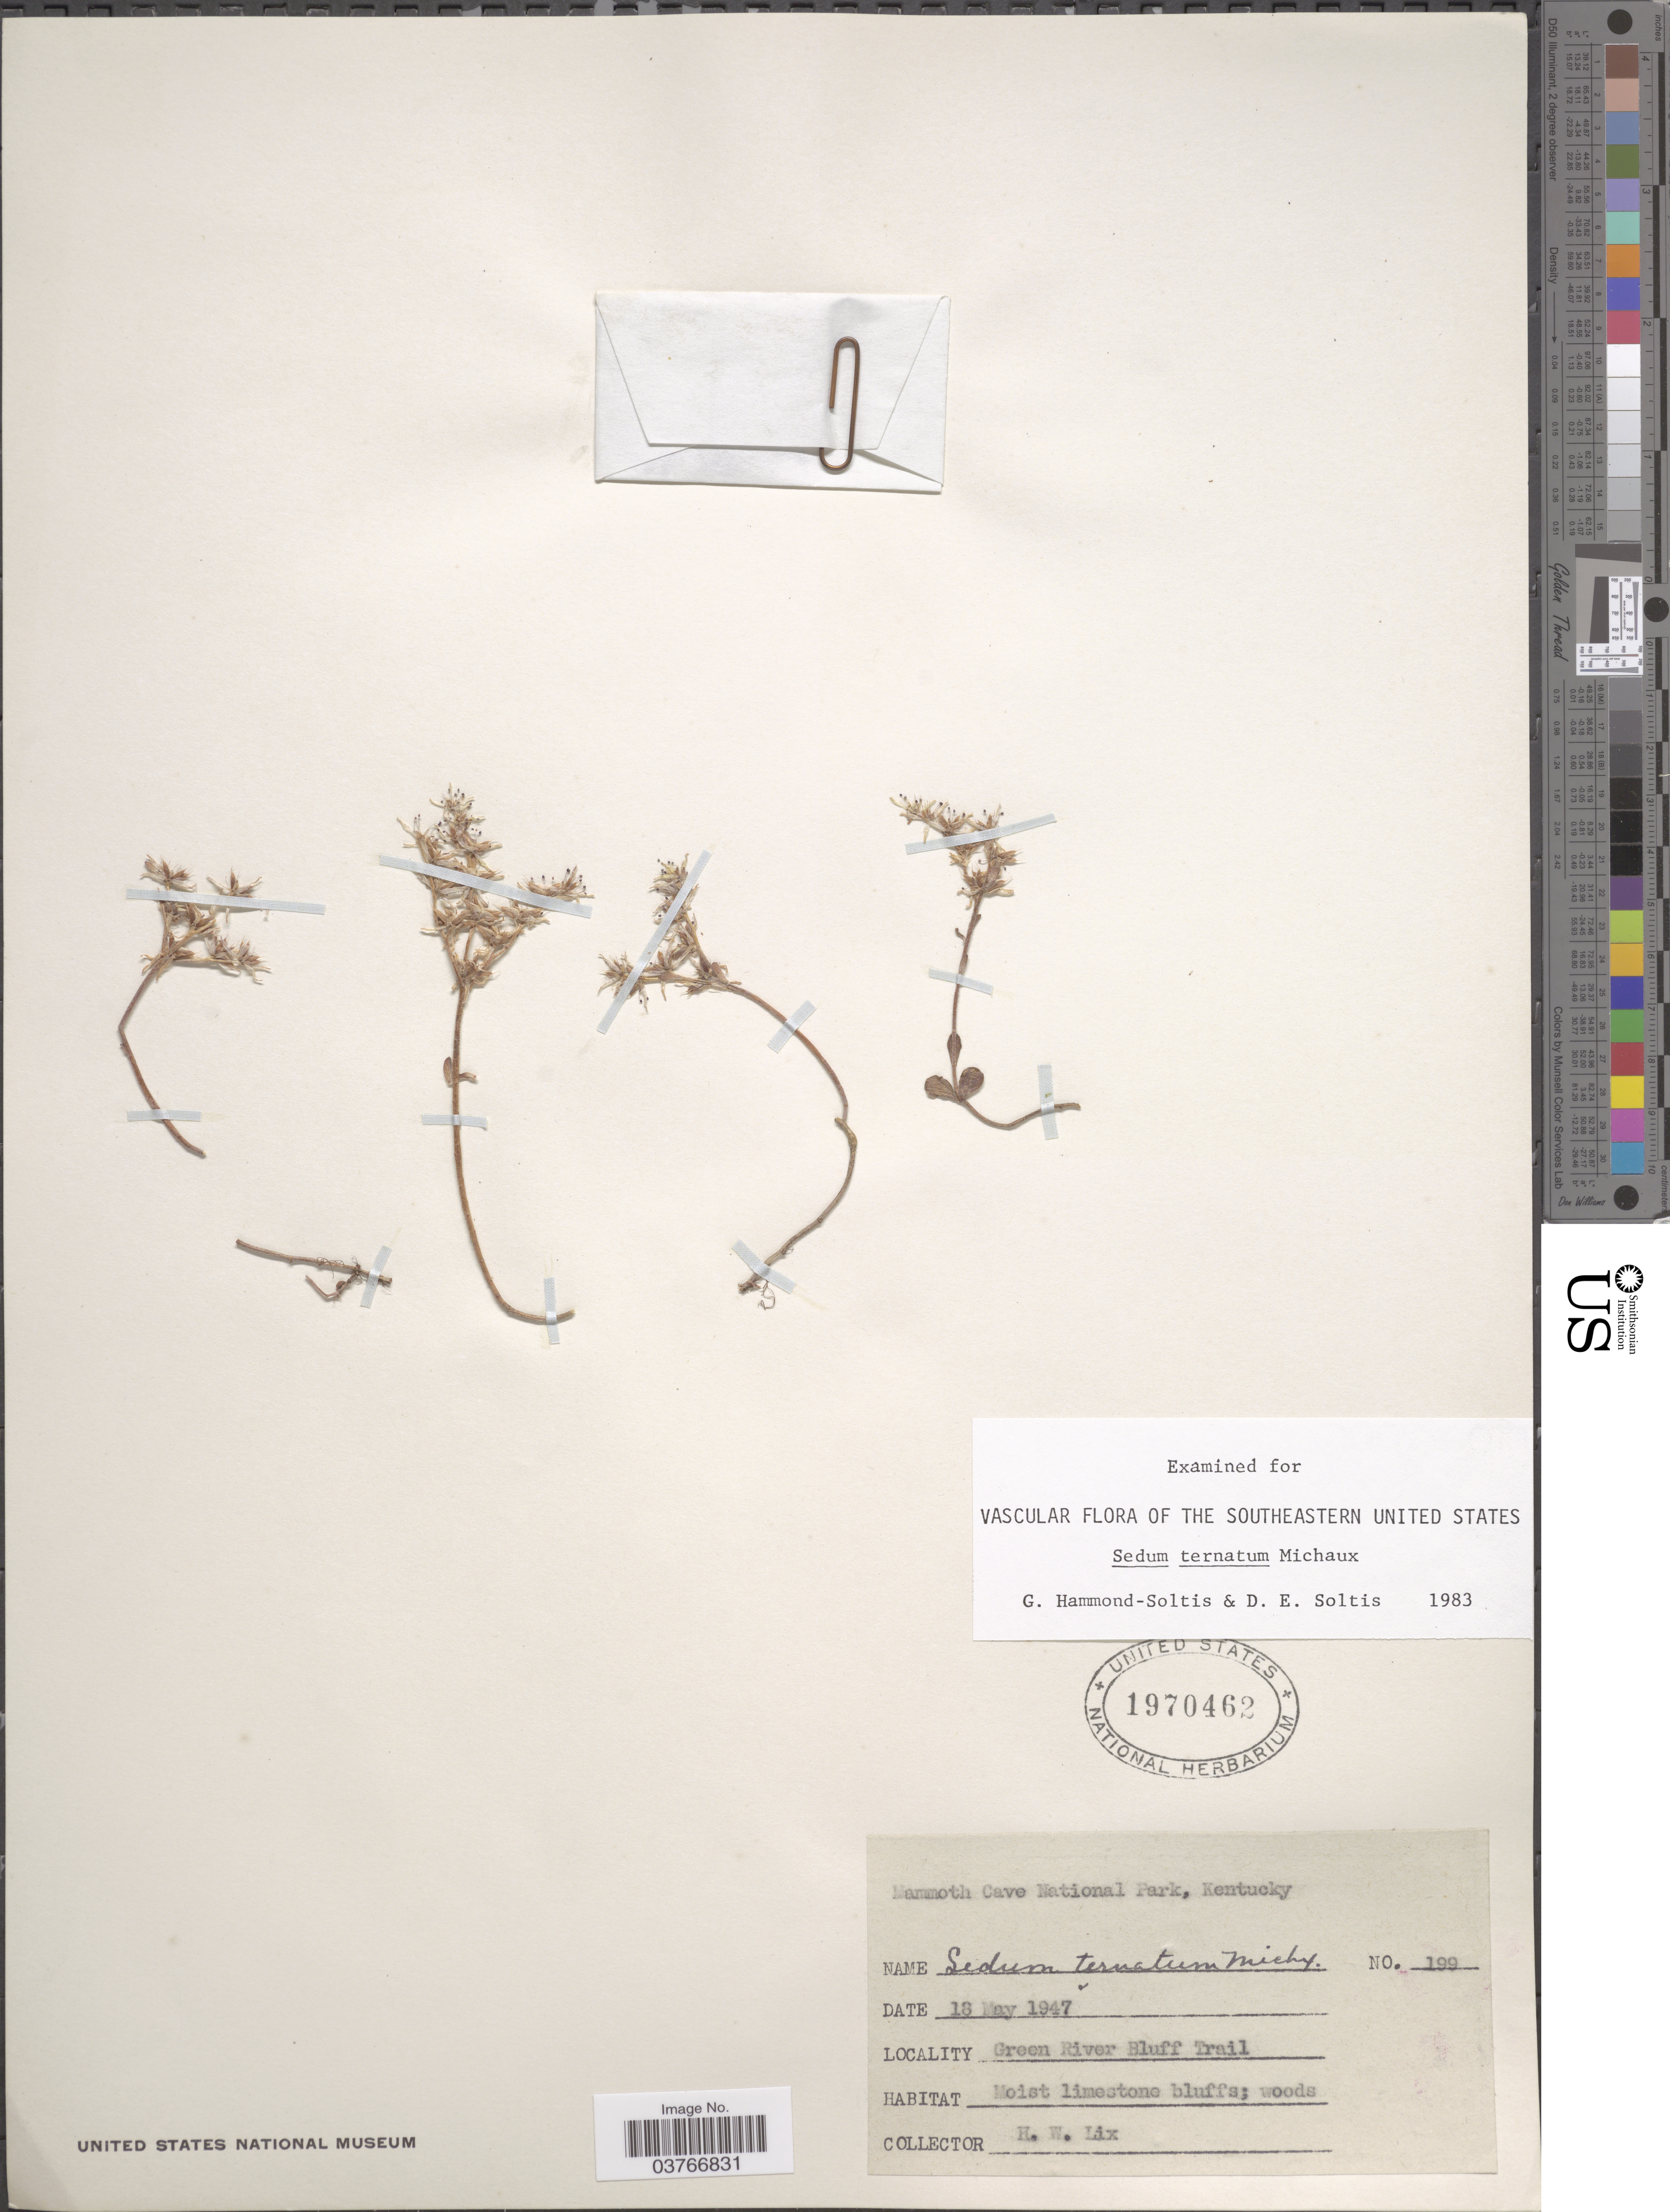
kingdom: Plantae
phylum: Tracheophyta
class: Magnoliopsida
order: Saxifragales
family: Crassulaceae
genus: Sedum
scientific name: Sedum ternatum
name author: Michx.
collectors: H. W. Lix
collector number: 199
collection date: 1947-05-18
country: United States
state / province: Kentucky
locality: Mammoth Cave National Park. Green River Bluff Trail.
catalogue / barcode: US 1970462